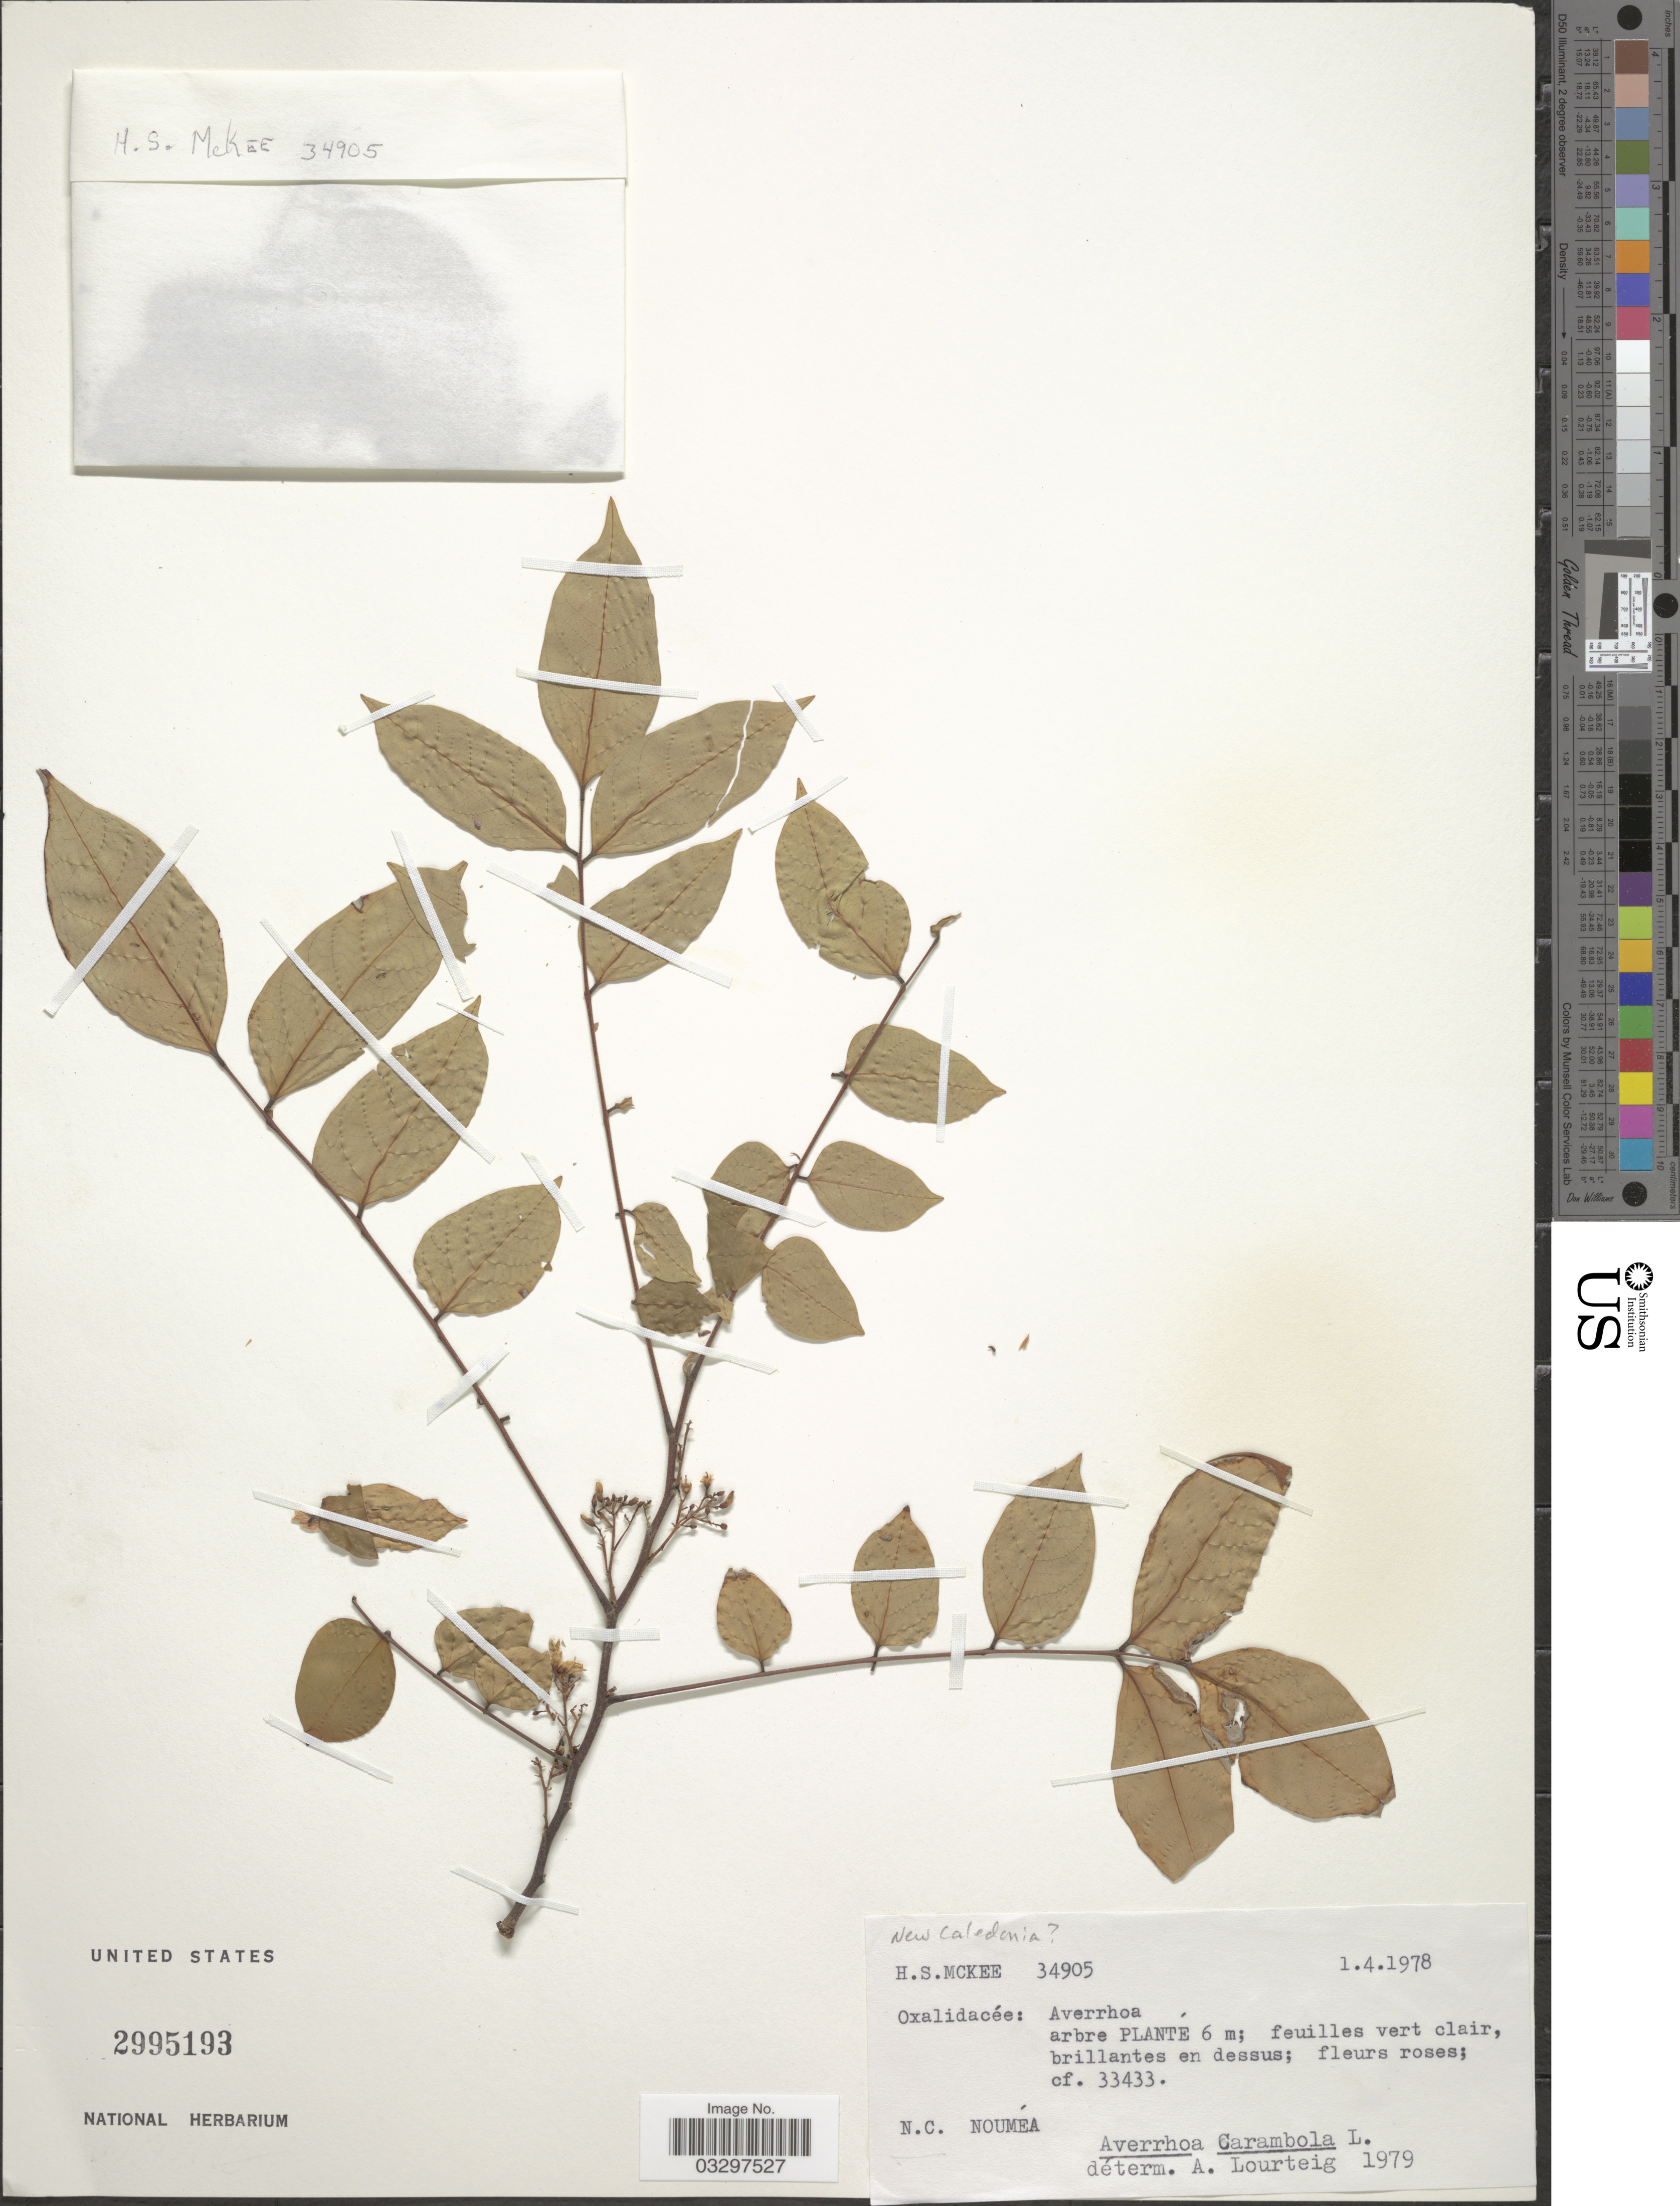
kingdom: Plantae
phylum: Tracheophyta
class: Magnoliopsida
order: Oxalidales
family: Oxalidaceae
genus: Averrhoa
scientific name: Averrhoa carambola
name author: L.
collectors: H. S. McKee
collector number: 34905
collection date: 1978-04-01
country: New Caledonia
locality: N.C. Nouméa.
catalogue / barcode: US 2995193